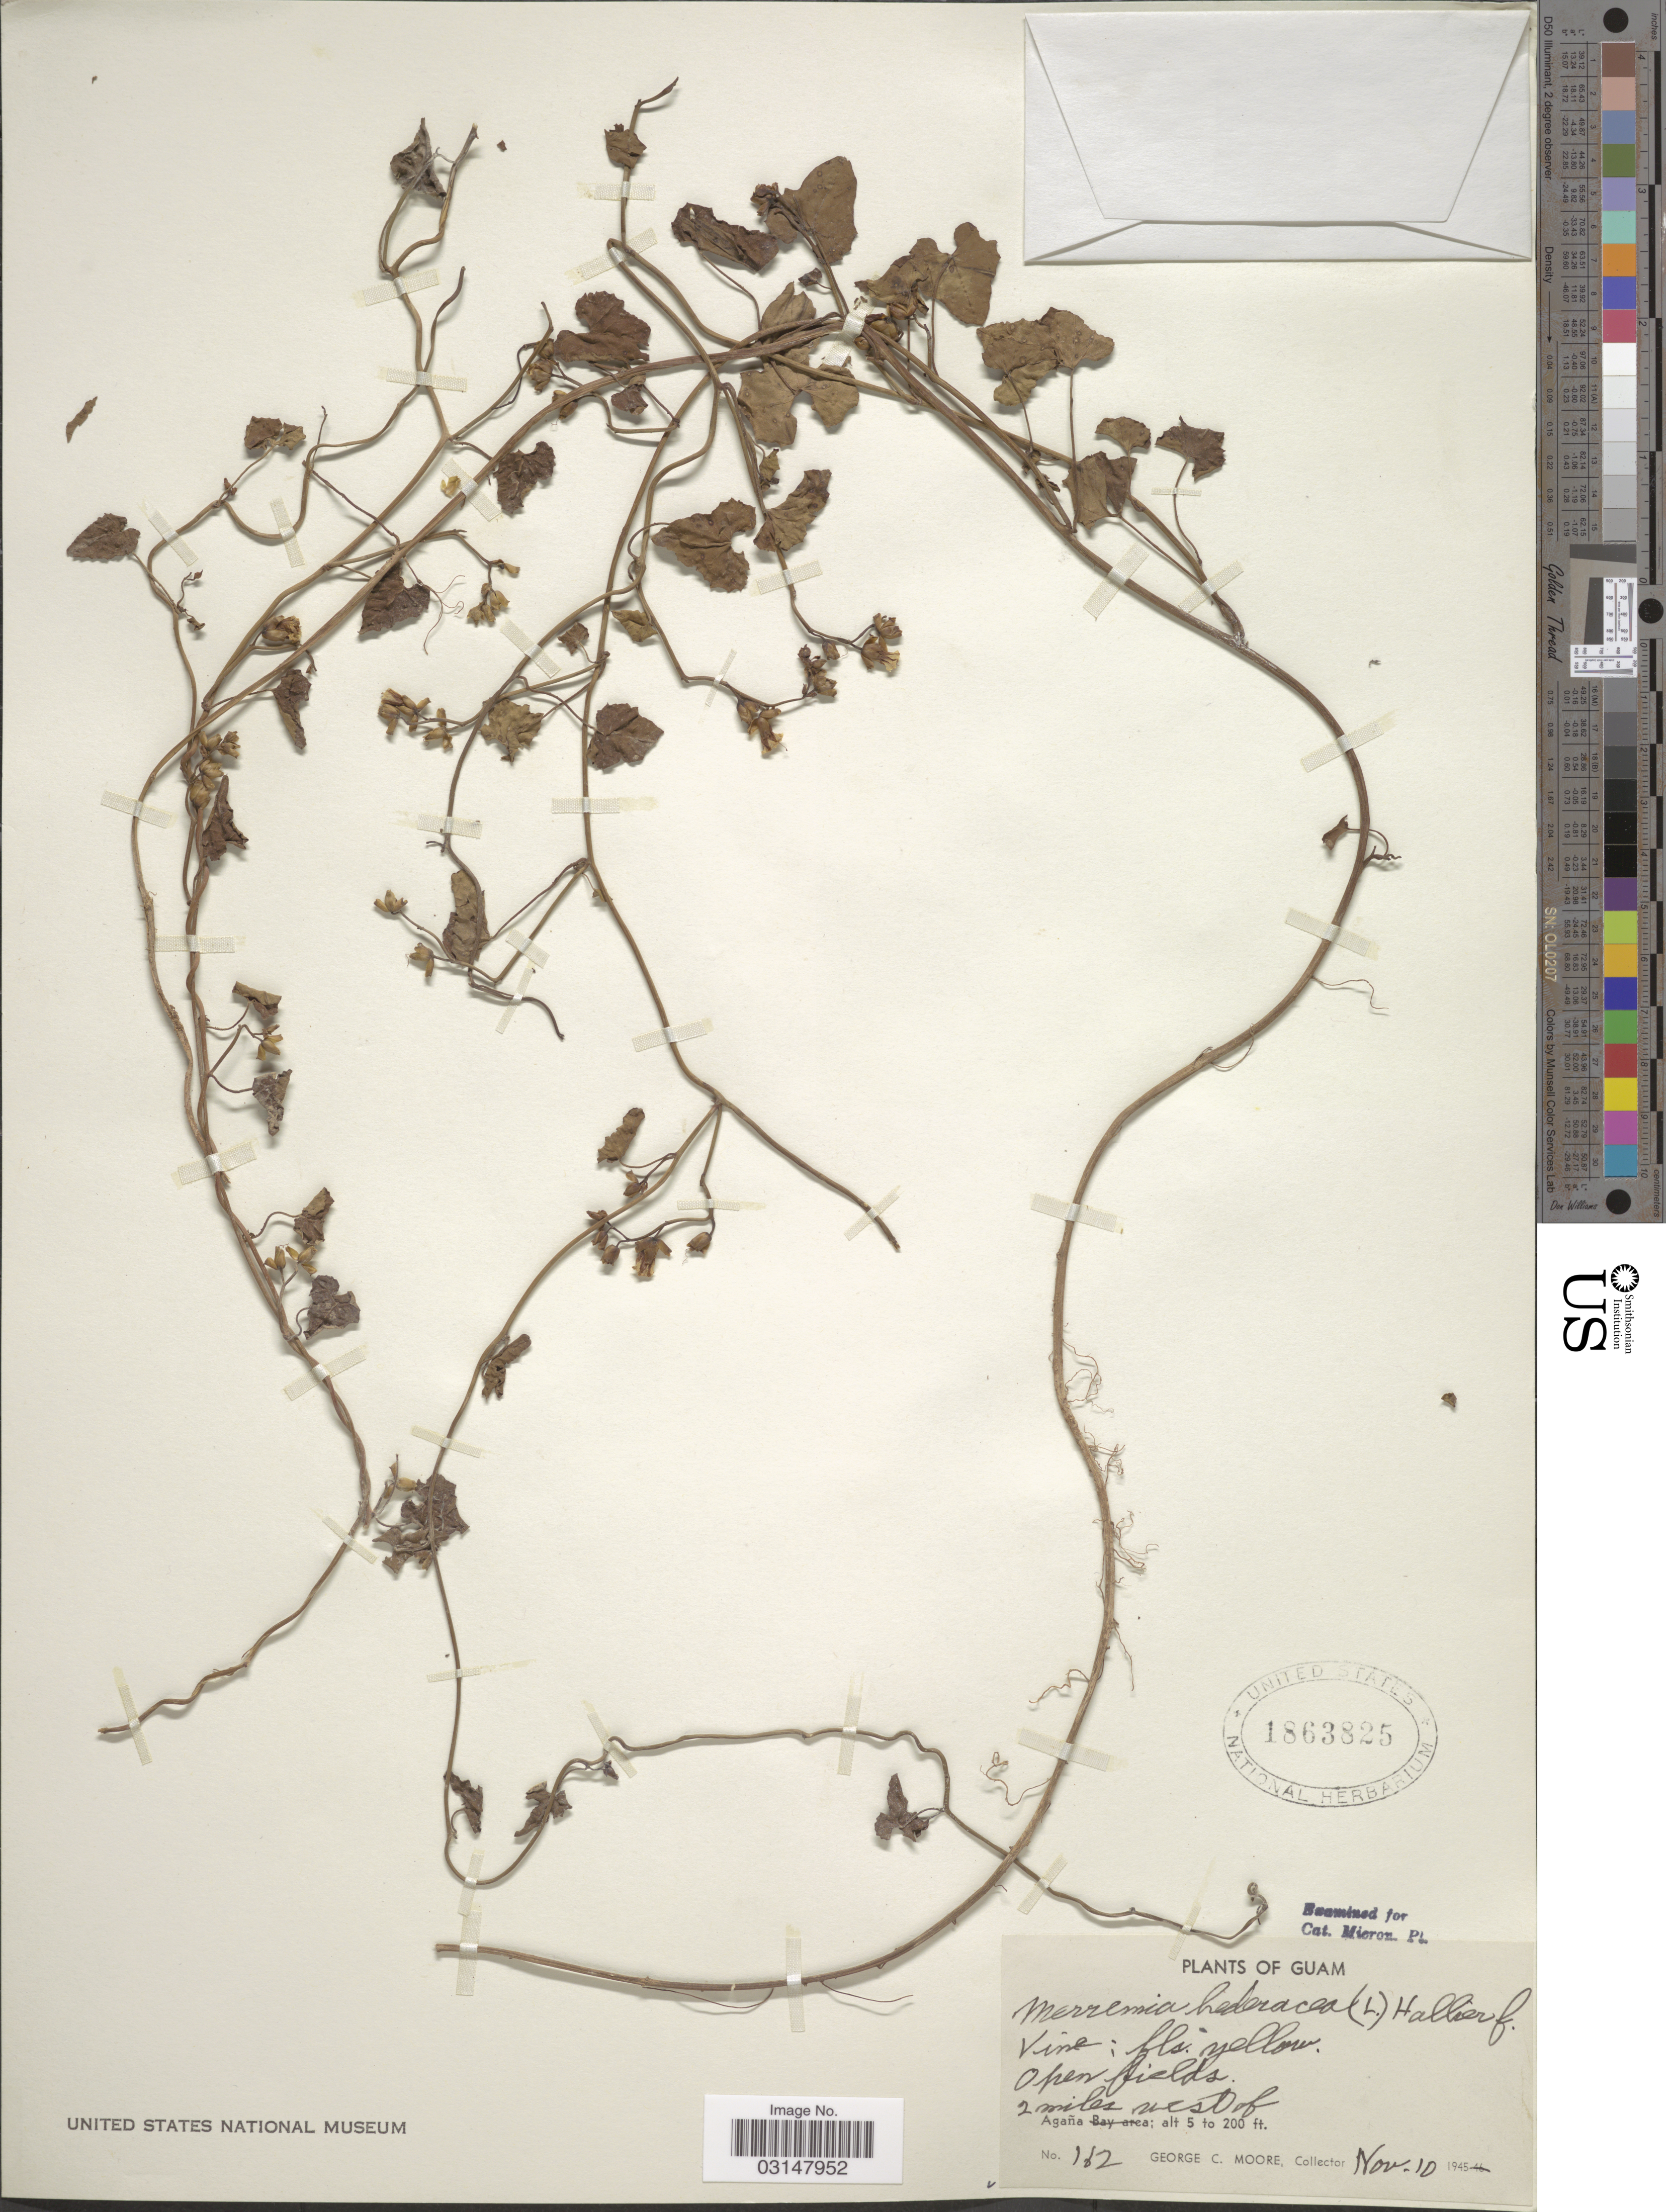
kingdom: Plantae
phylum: Tracheophyta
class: Magnoliopsida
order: Solanales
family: Convolvulaceae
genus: Merremia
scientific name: Merremia hederacea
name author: (Burm. f.) Hallier f.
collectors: G. C. Moore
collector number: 162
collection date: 1945-11-10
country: Guam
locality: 2 miles west of Agaña.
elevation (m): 2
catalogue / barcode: US 1863825